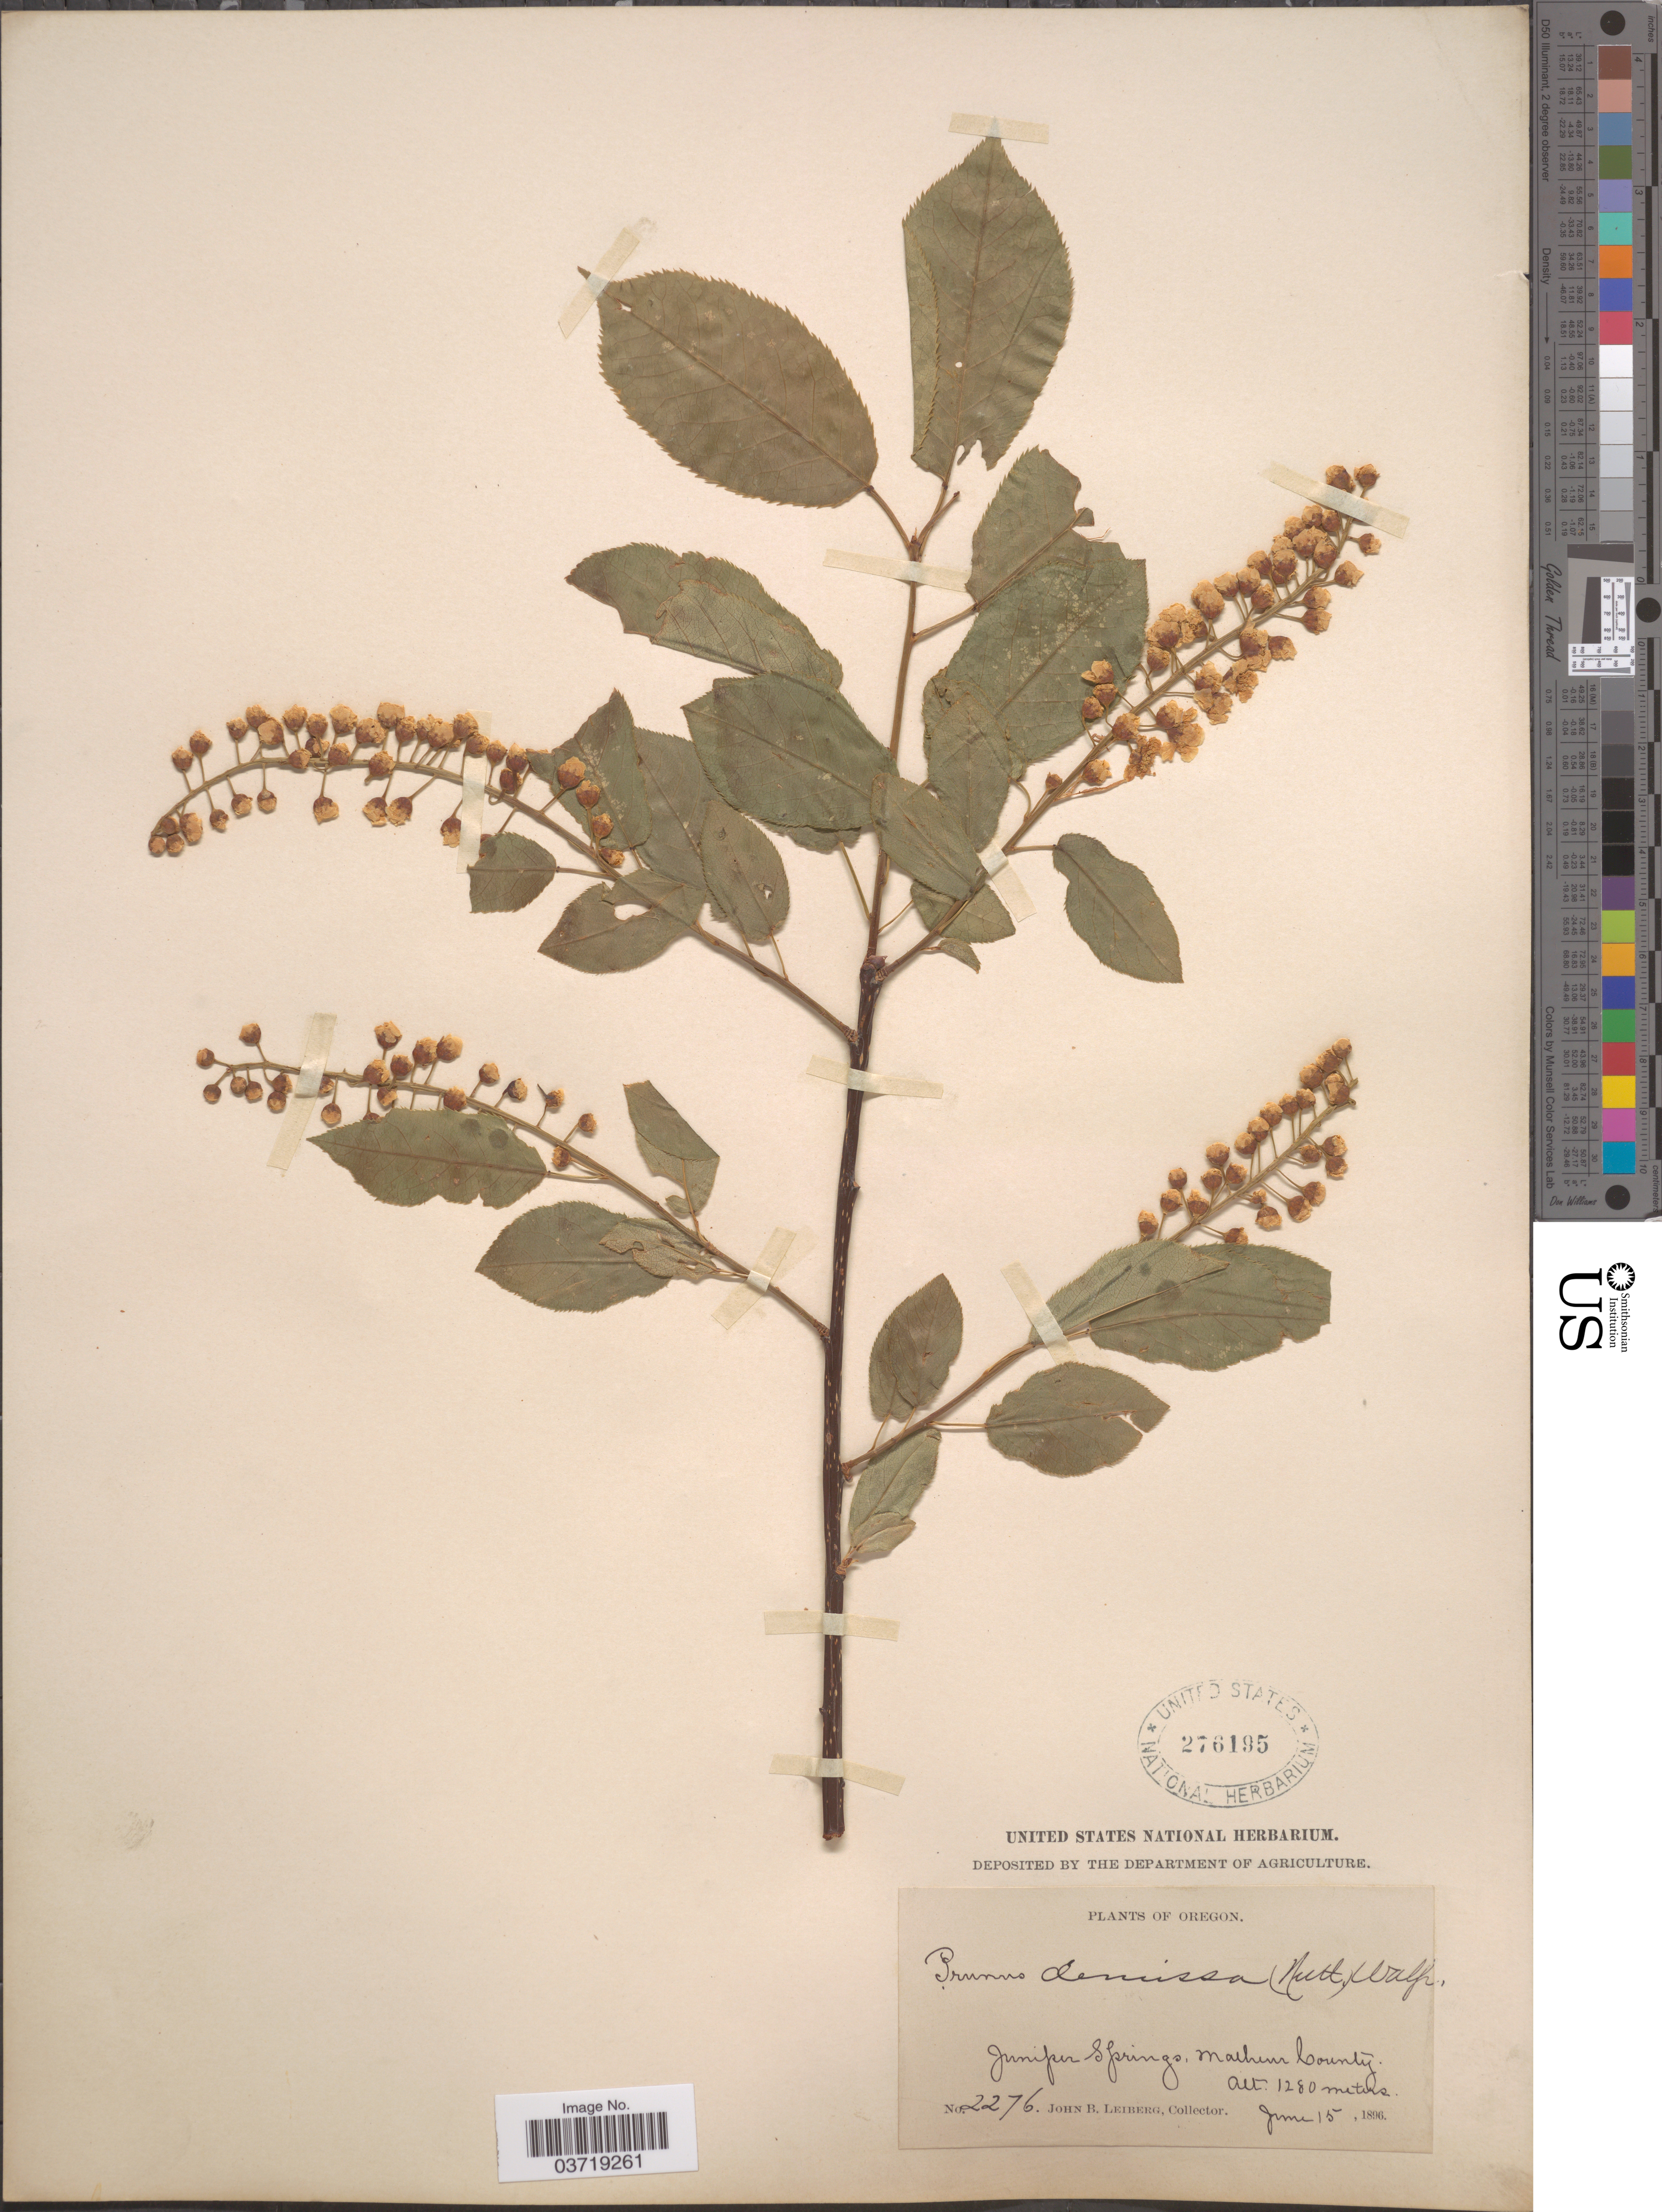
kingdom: Plantae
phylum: Tracheophyta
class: Magnoliopsida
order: Rosales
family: Rosaceae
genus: Prunus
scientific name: Prunus virginiana var. demissa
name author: (Nutt.) Torr.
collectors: J. B. Leiberg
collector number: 2276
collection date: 1896-06-15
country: United States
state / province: Oregon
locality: Juniper Springs, Malheur County.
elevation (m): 1280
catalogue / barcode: US 276195